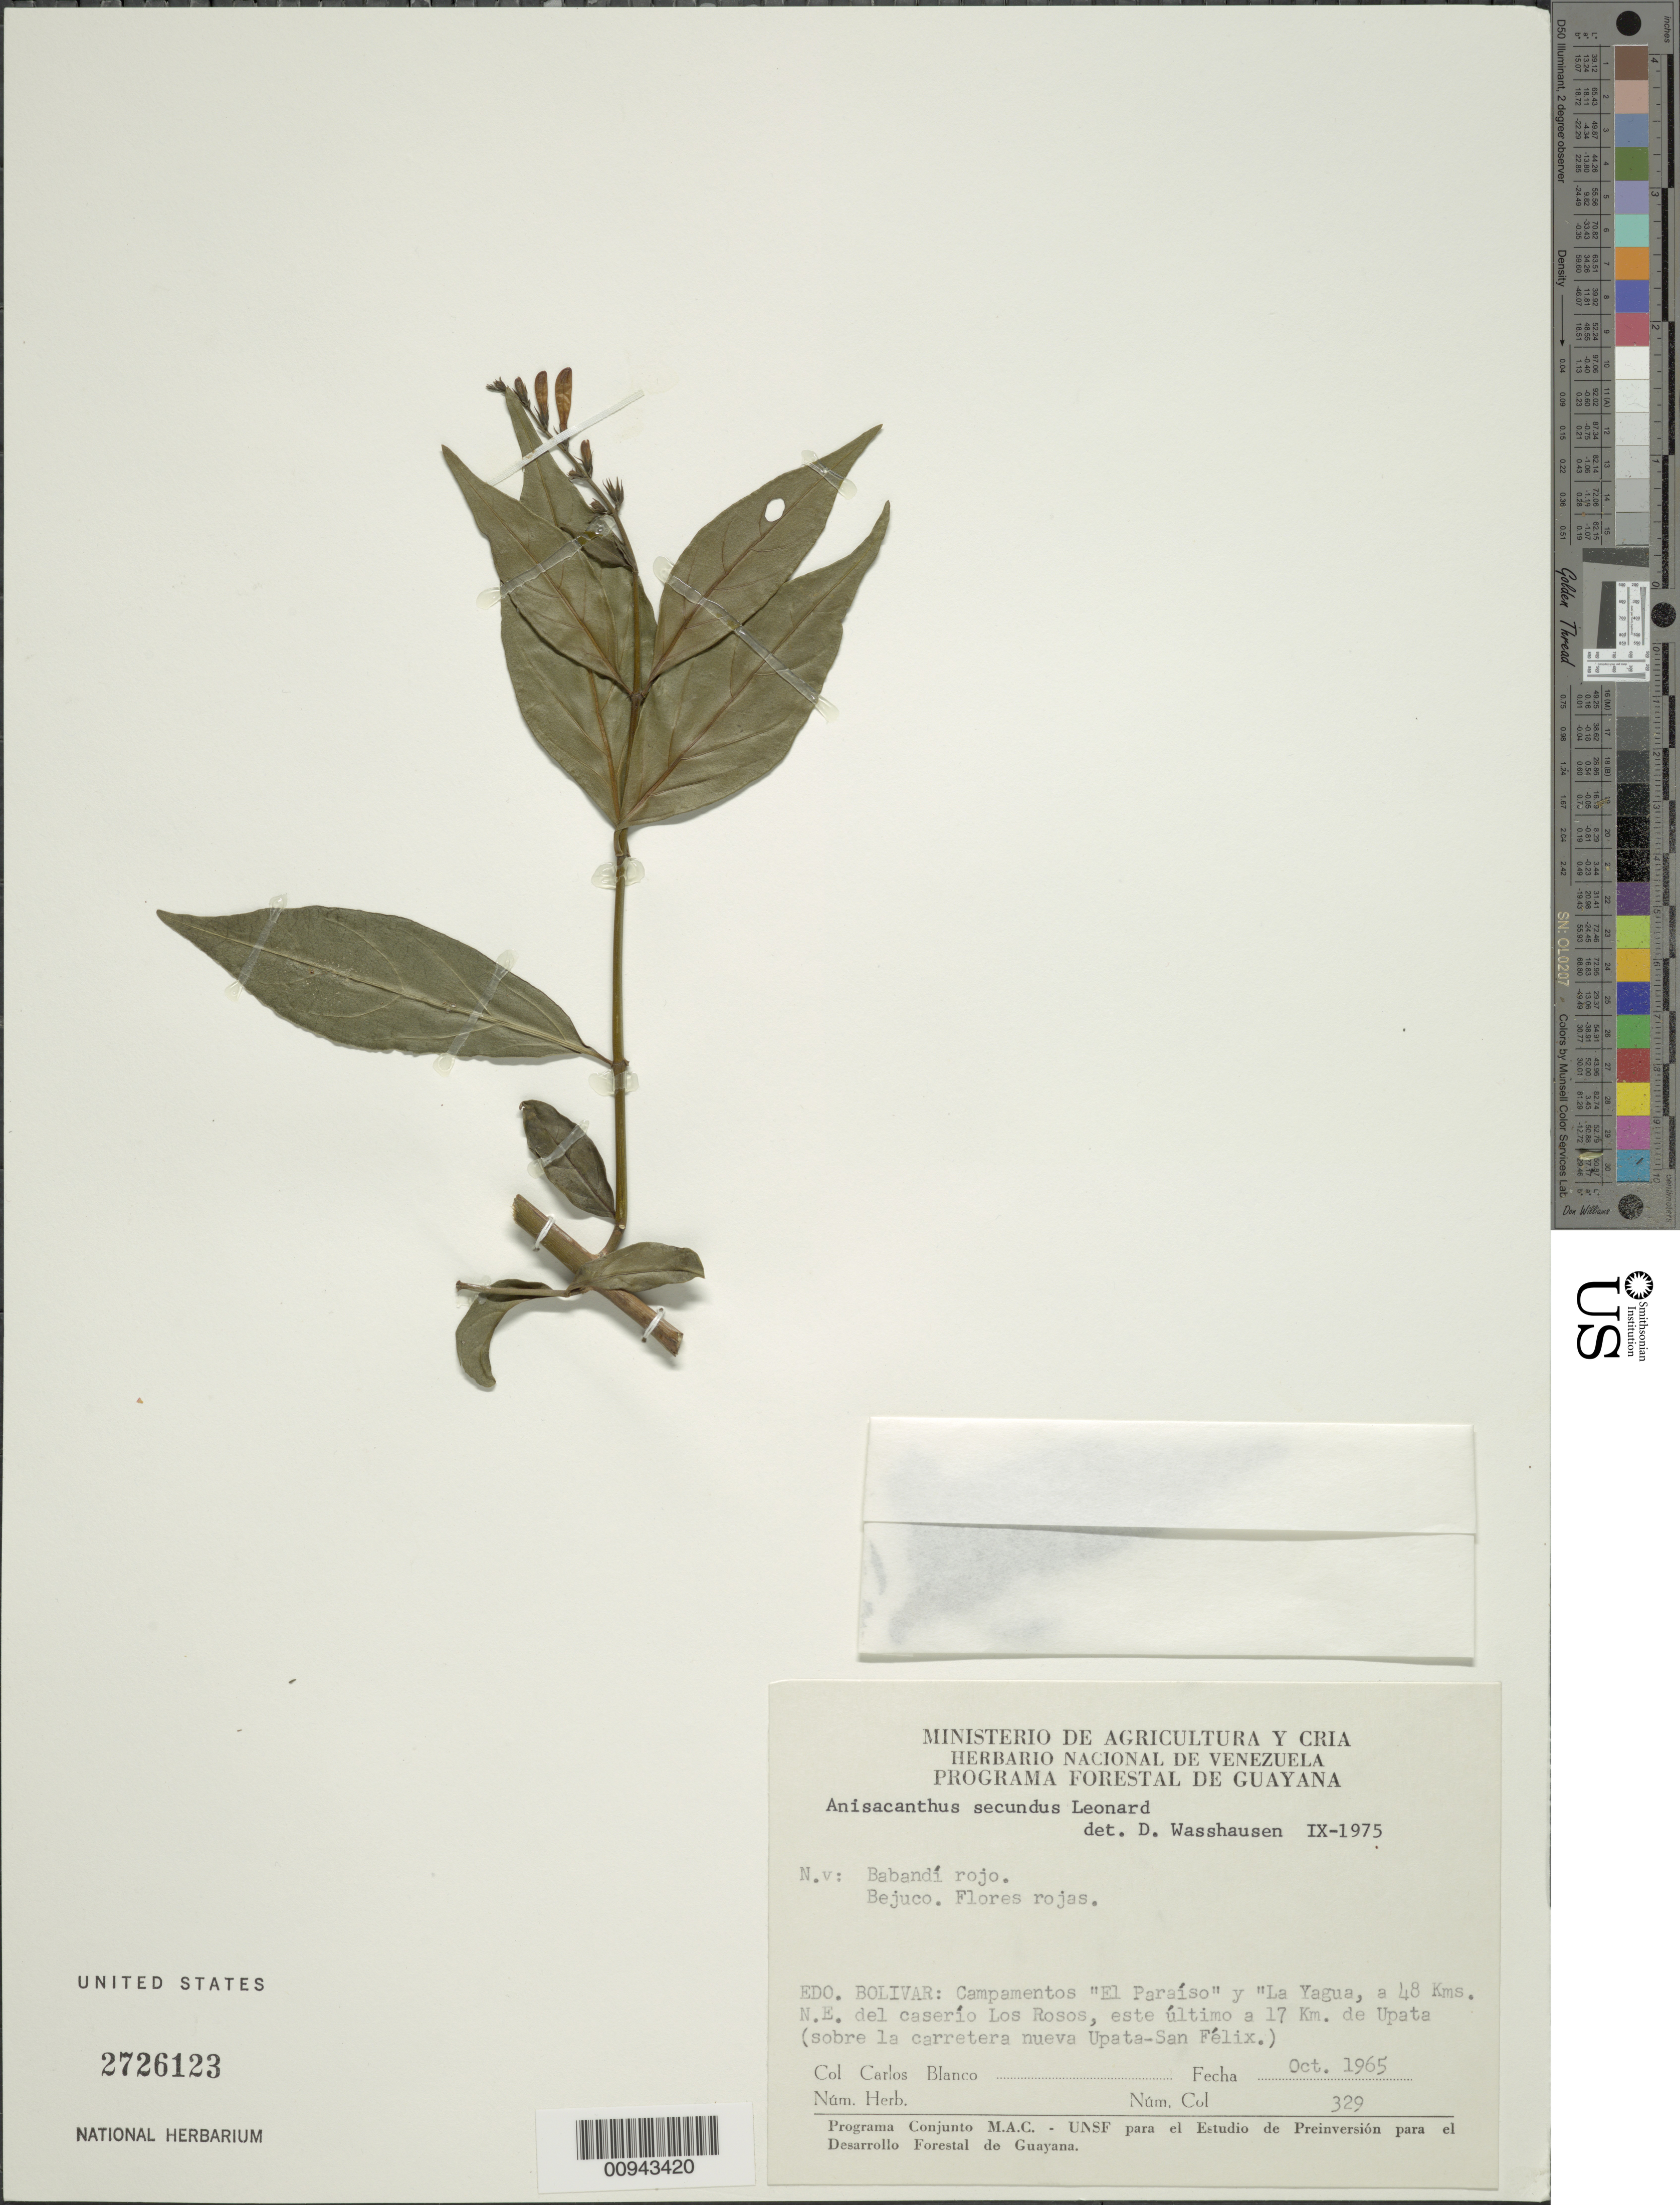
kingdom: Plantae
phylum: Tracheophyta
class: Magnoliopsida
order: Lamiales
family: Acanthaceae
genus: Anisacanthus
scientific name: Anisacanthus secundus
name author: Leonard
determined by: Wasshausen, Dieter C., (BOT), Smithsonian Institution - National Museum of Natural History (UNITED STATES)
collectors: C. A. Blanco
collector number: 329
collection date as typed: Oct-65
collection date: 1965-10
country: Venezuela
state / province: Bolívar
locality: Campamentos "El Paraiso" y "La Yagua", 48 km NE del caserío Los Rosos, 17 km E de Upata (sobre la carretera nueva Upata-San Felix)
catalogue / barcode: US 2726123